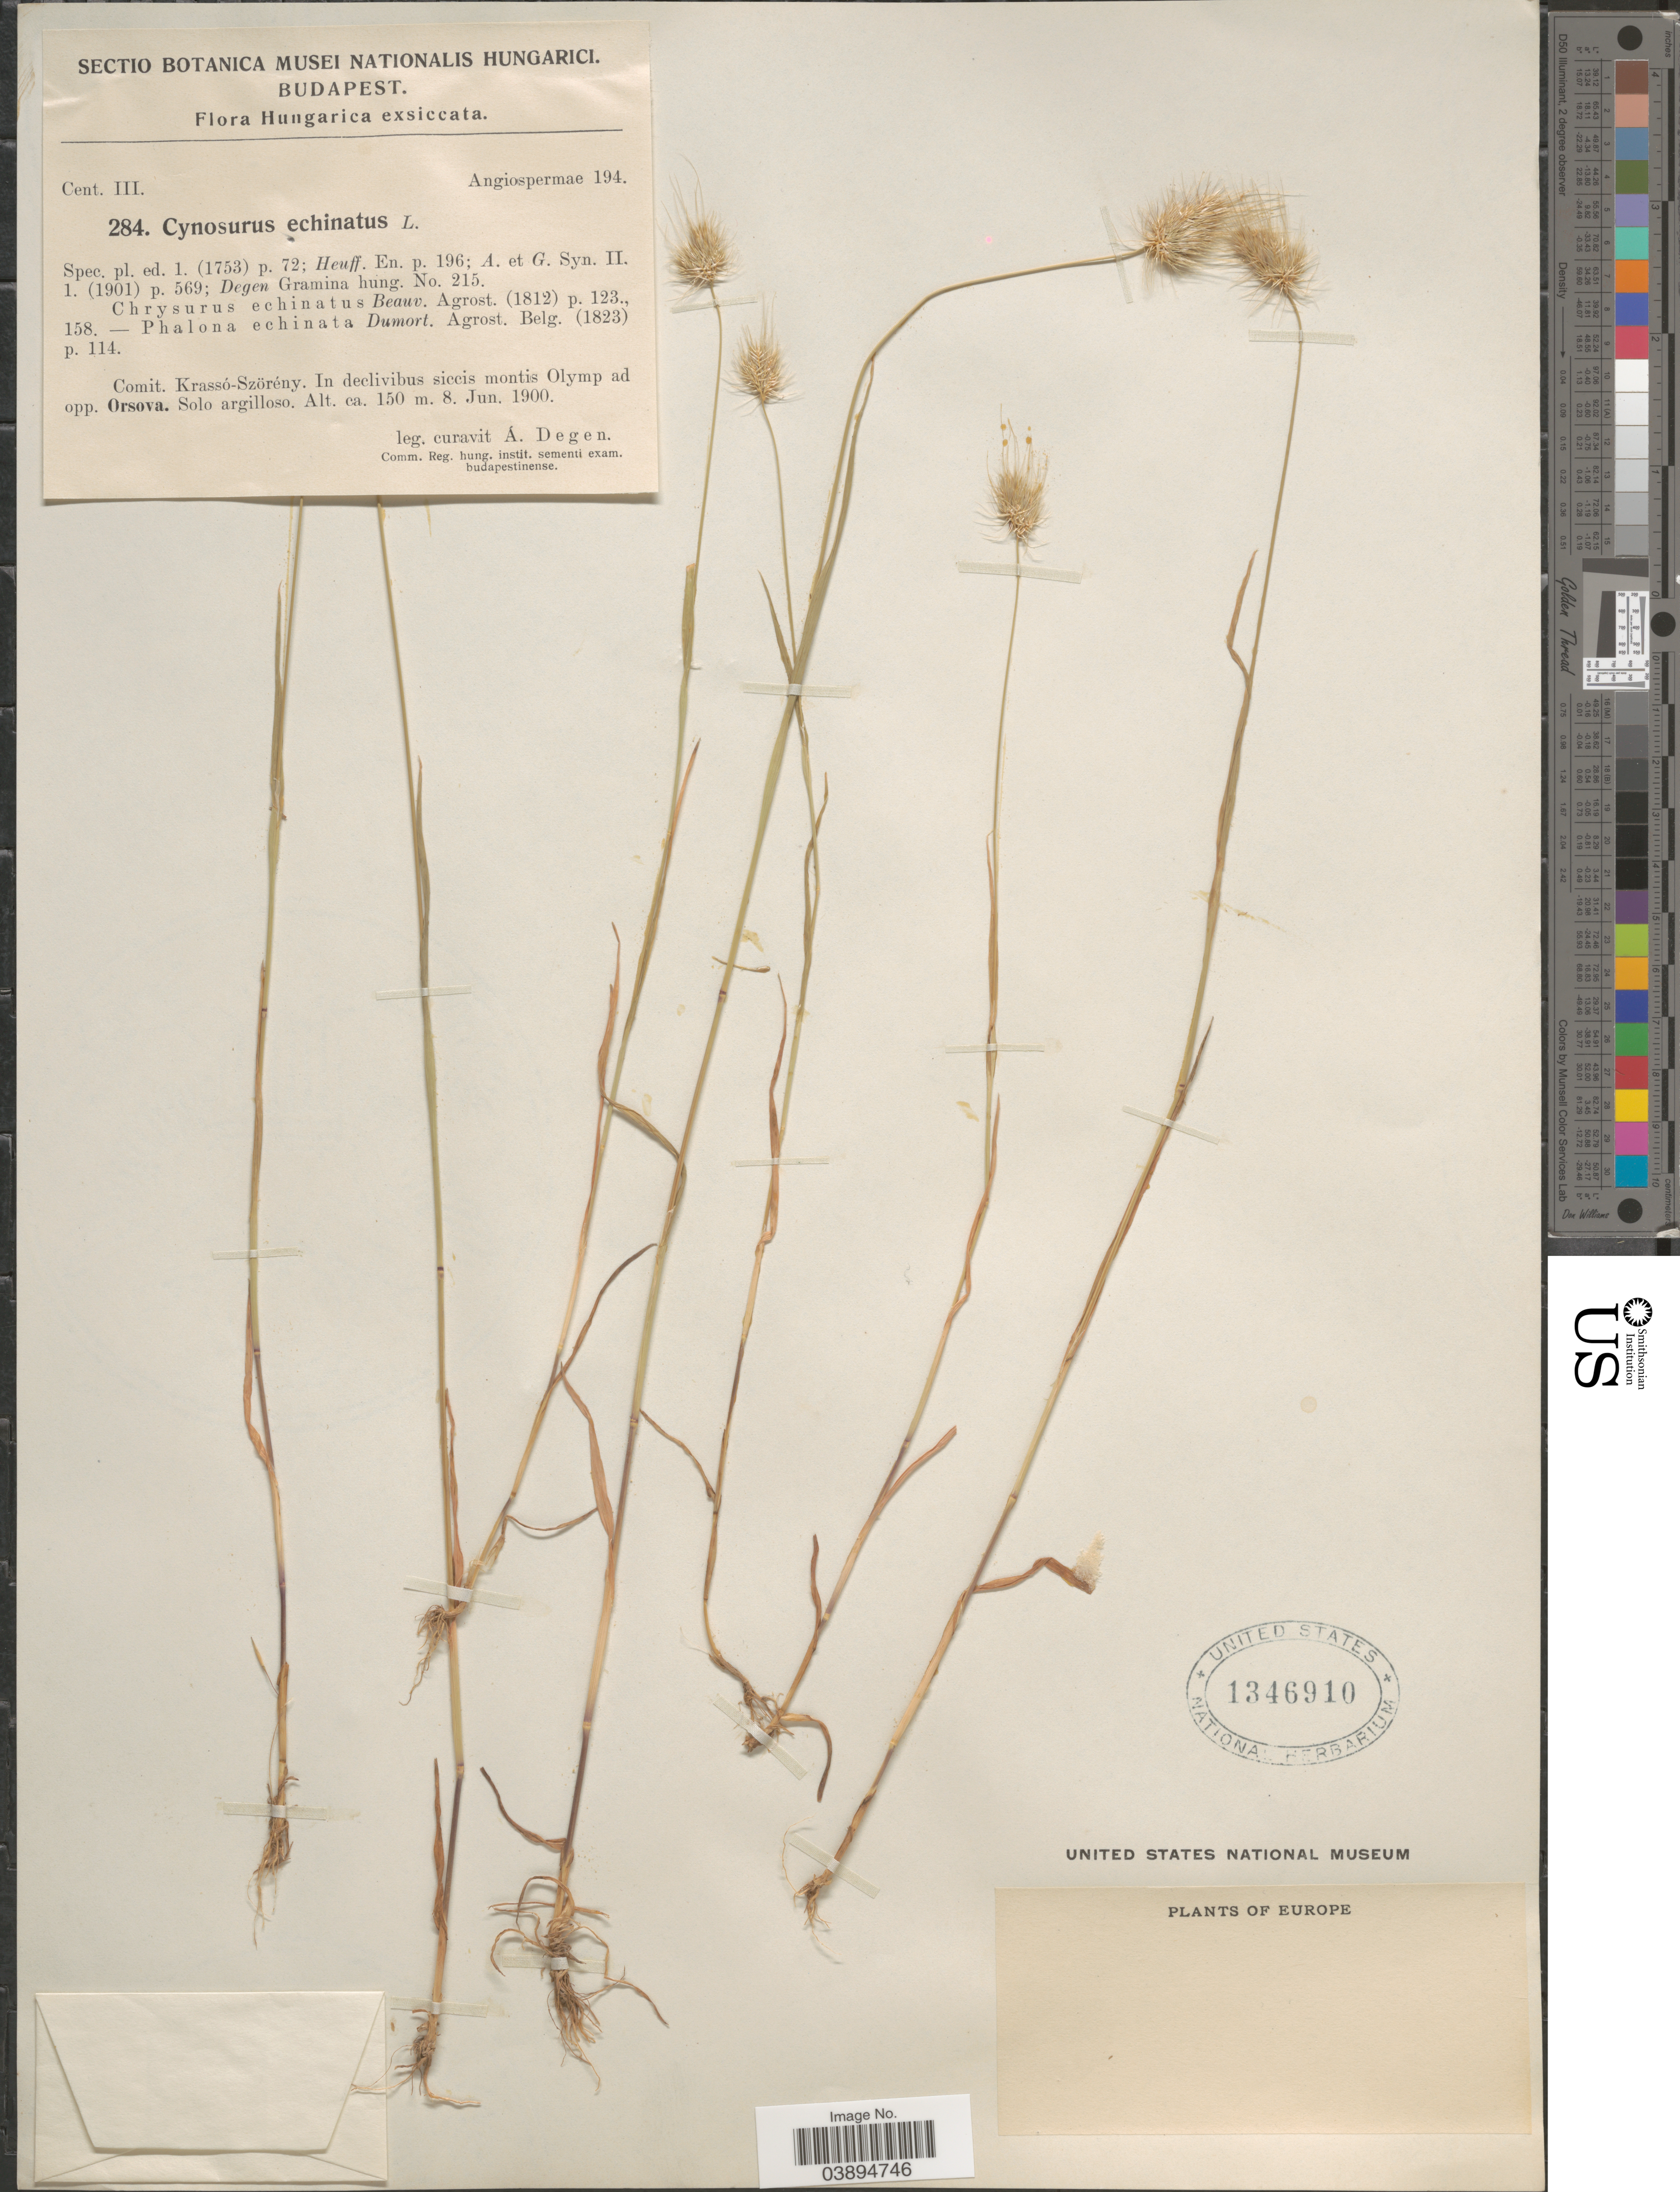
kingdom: Plantae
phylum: Tracheophyta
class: Liliopsida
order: Poales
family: Poaceae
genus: Cynosurus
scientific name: Cynosurus echinatus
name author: L.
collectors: A. Degen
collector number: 284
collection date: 1900-06-08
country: Hungary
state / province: Budapest, Capital District of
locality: Hungarica. Comit. Krassó-Szörény. In declivibus siccis montis Olymp ad opp. Orsova. Solo argilloso.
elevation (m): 150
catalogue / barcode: US 1346910